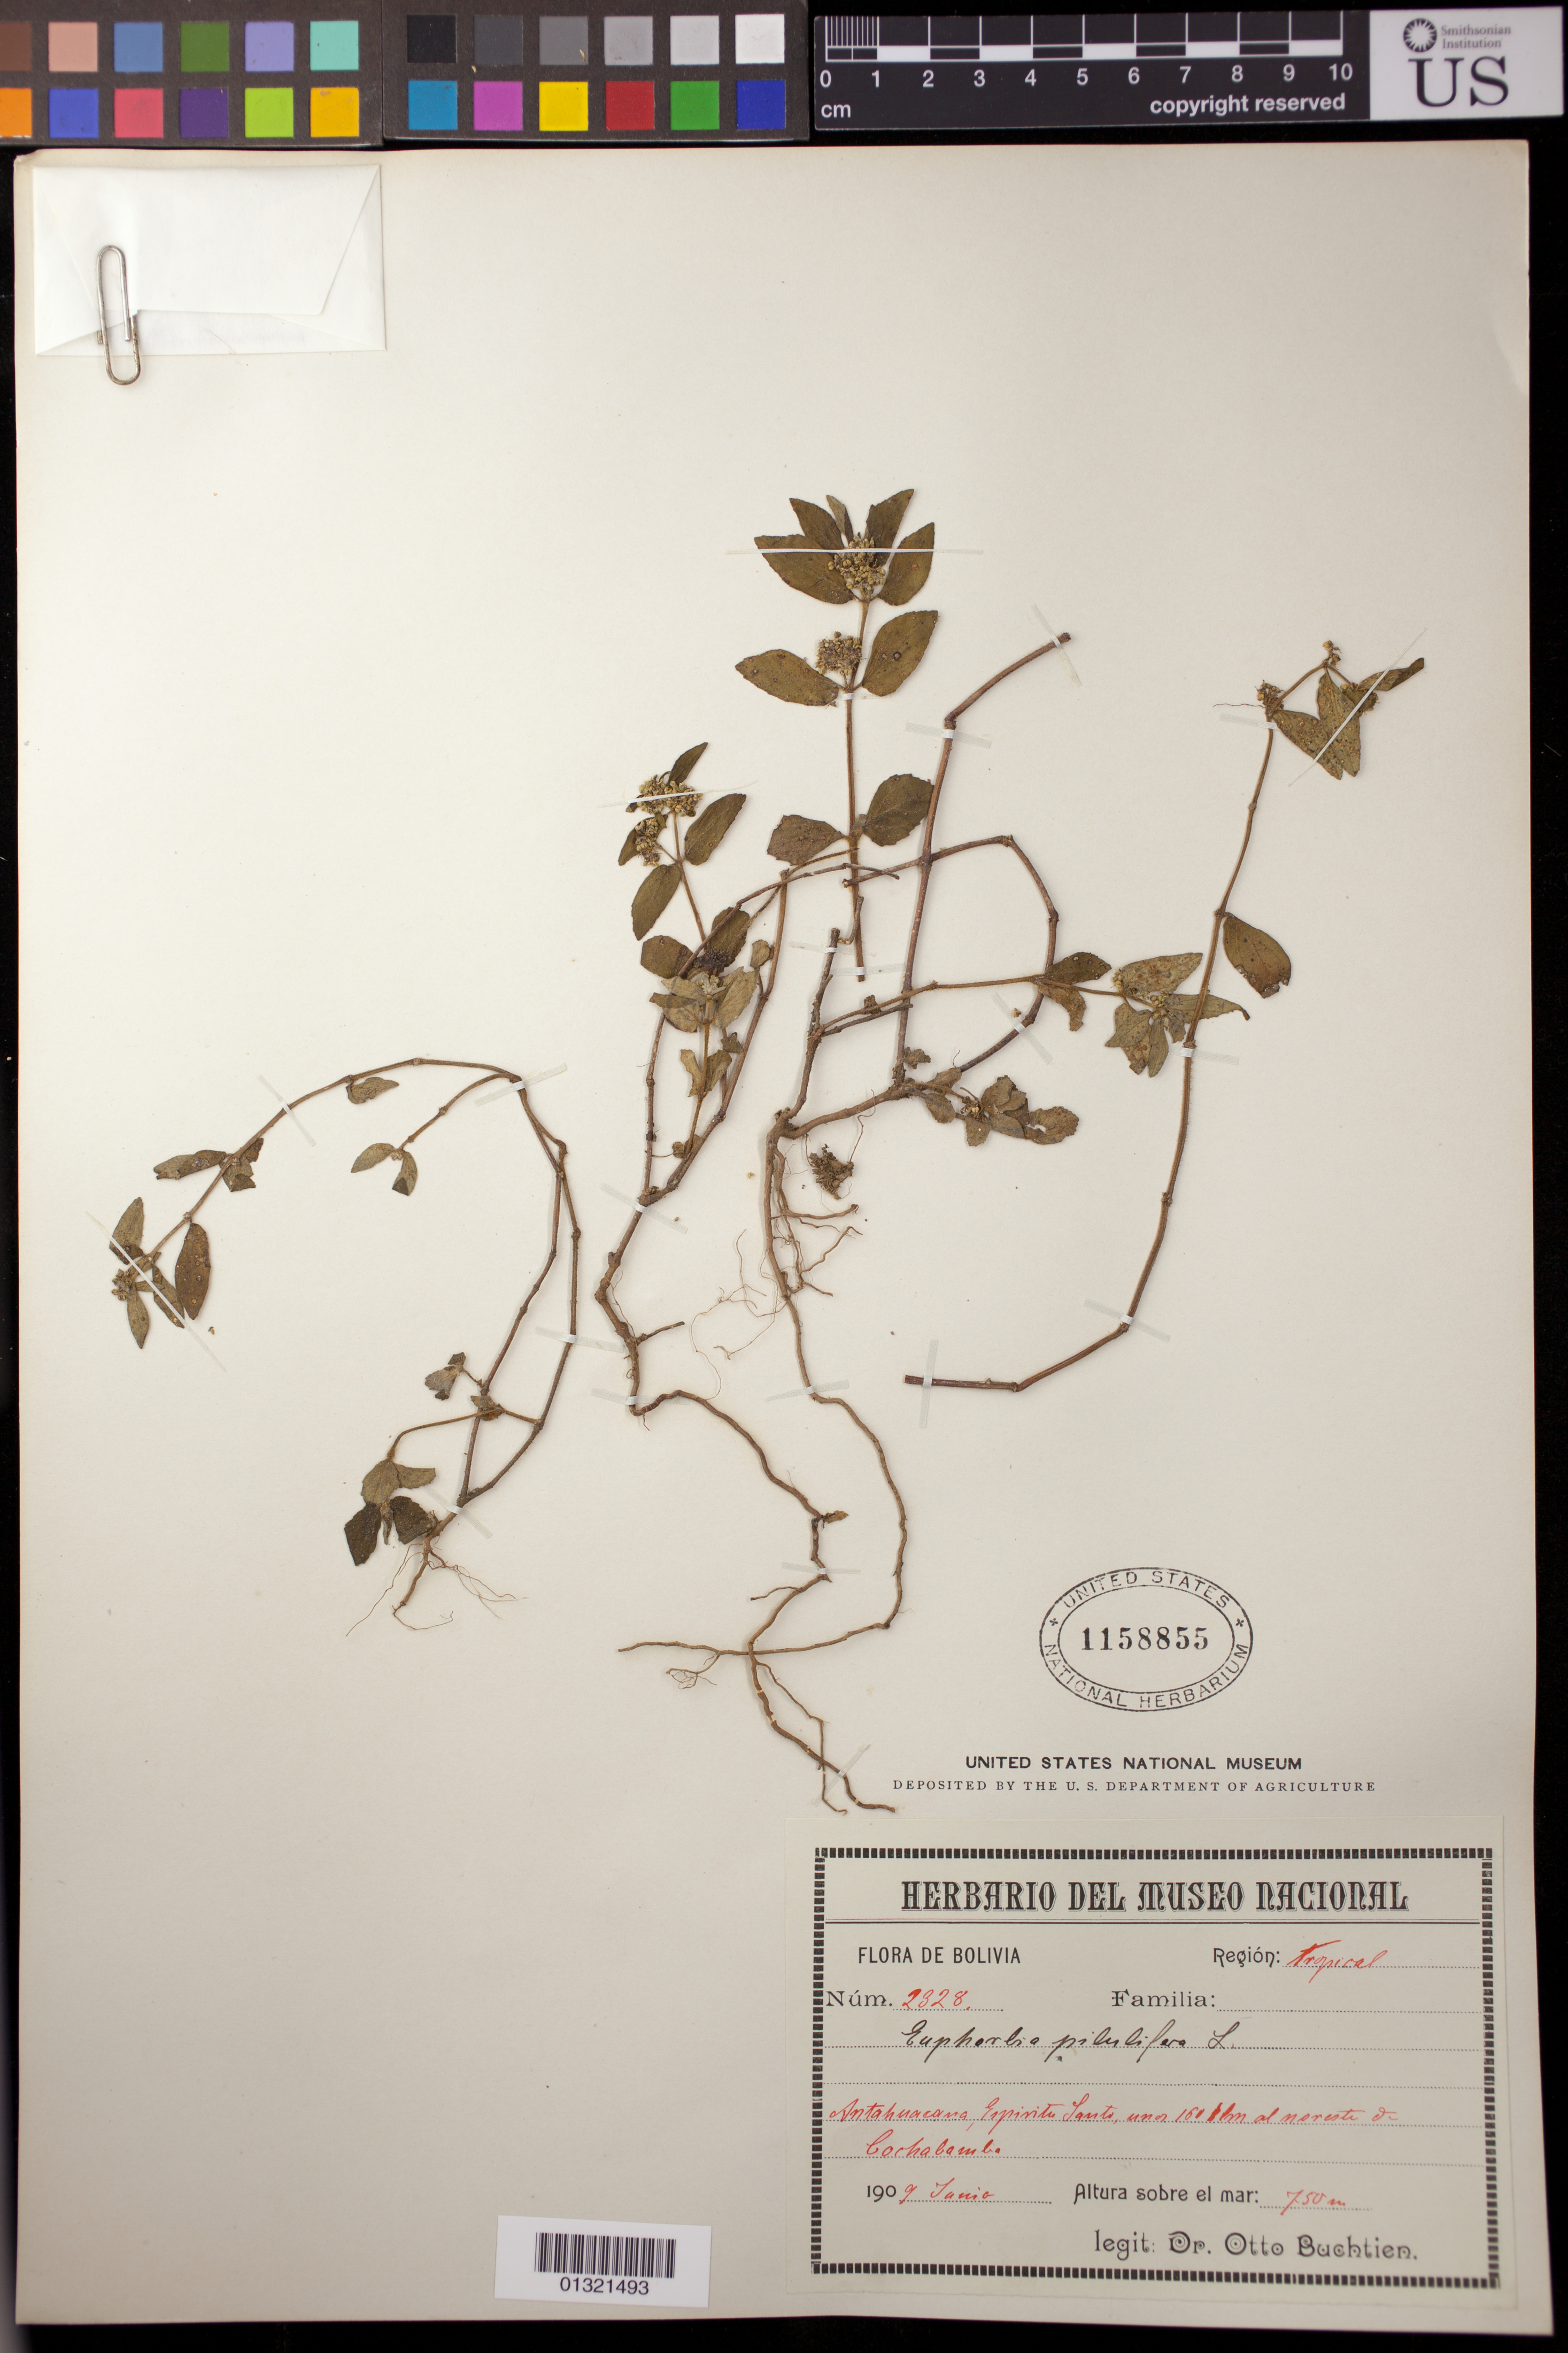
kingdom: Plantae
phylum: Tracheophyta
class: Magnoliopsida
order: Malpighiales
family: Euphorbiaceae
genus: Euphorbia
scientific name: Euphorbia hirta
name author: L.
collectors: O. Buchtien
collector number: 2328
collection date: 1909-06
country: Bolivia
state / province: Cochabamba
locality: Antahuacana, Espiritu Santo, unos 160 m al noreste de Cochabamba.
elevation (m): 750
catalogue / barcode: US 1158855